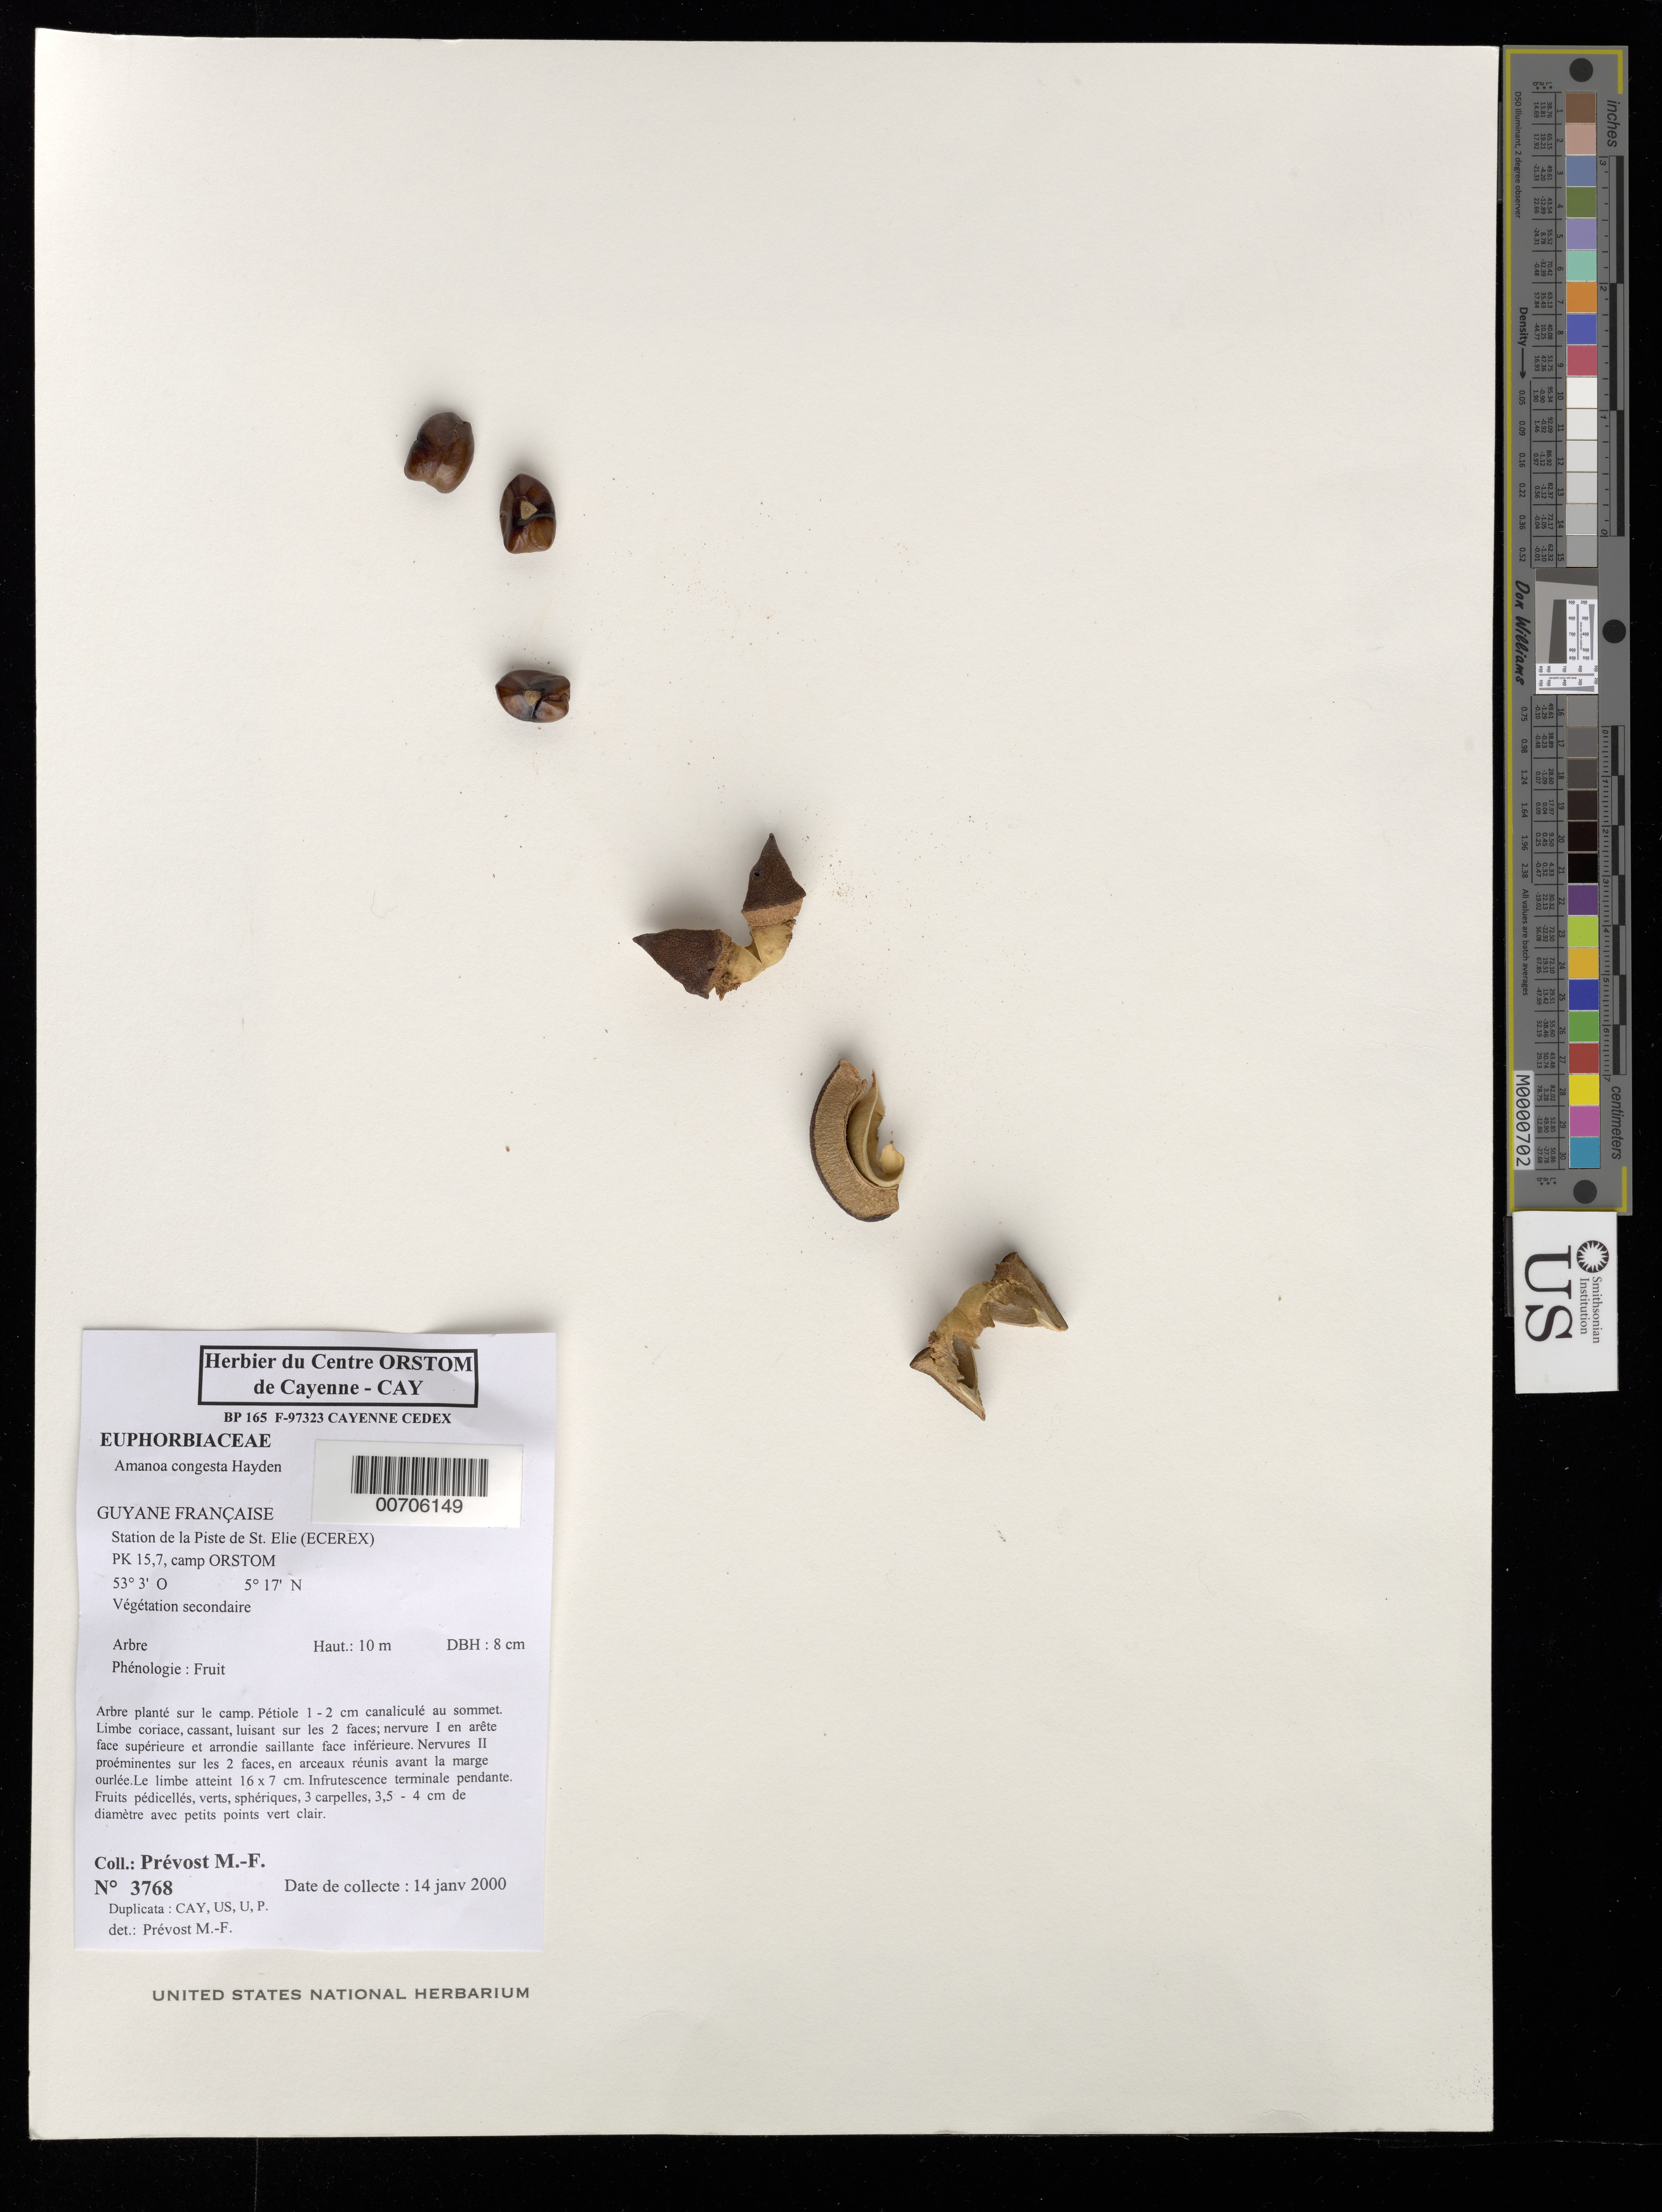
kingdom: Plantae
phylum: Tracheophyta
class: Magnoliopsida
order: Malpighiales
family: Phyllanthaceae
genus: Amanoa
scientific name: Amanoa congesta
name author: W.J. Hayden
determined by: Prévost, M.-F.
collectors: M.-F. Prévost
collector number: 3768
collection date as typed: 14-Jan-00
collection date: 2000-01-14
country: French Guiana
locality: Station de la Piste de Saint-Élie (ECEREX), pk 15.7, camp ORSTOM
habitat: Secondary vegetation